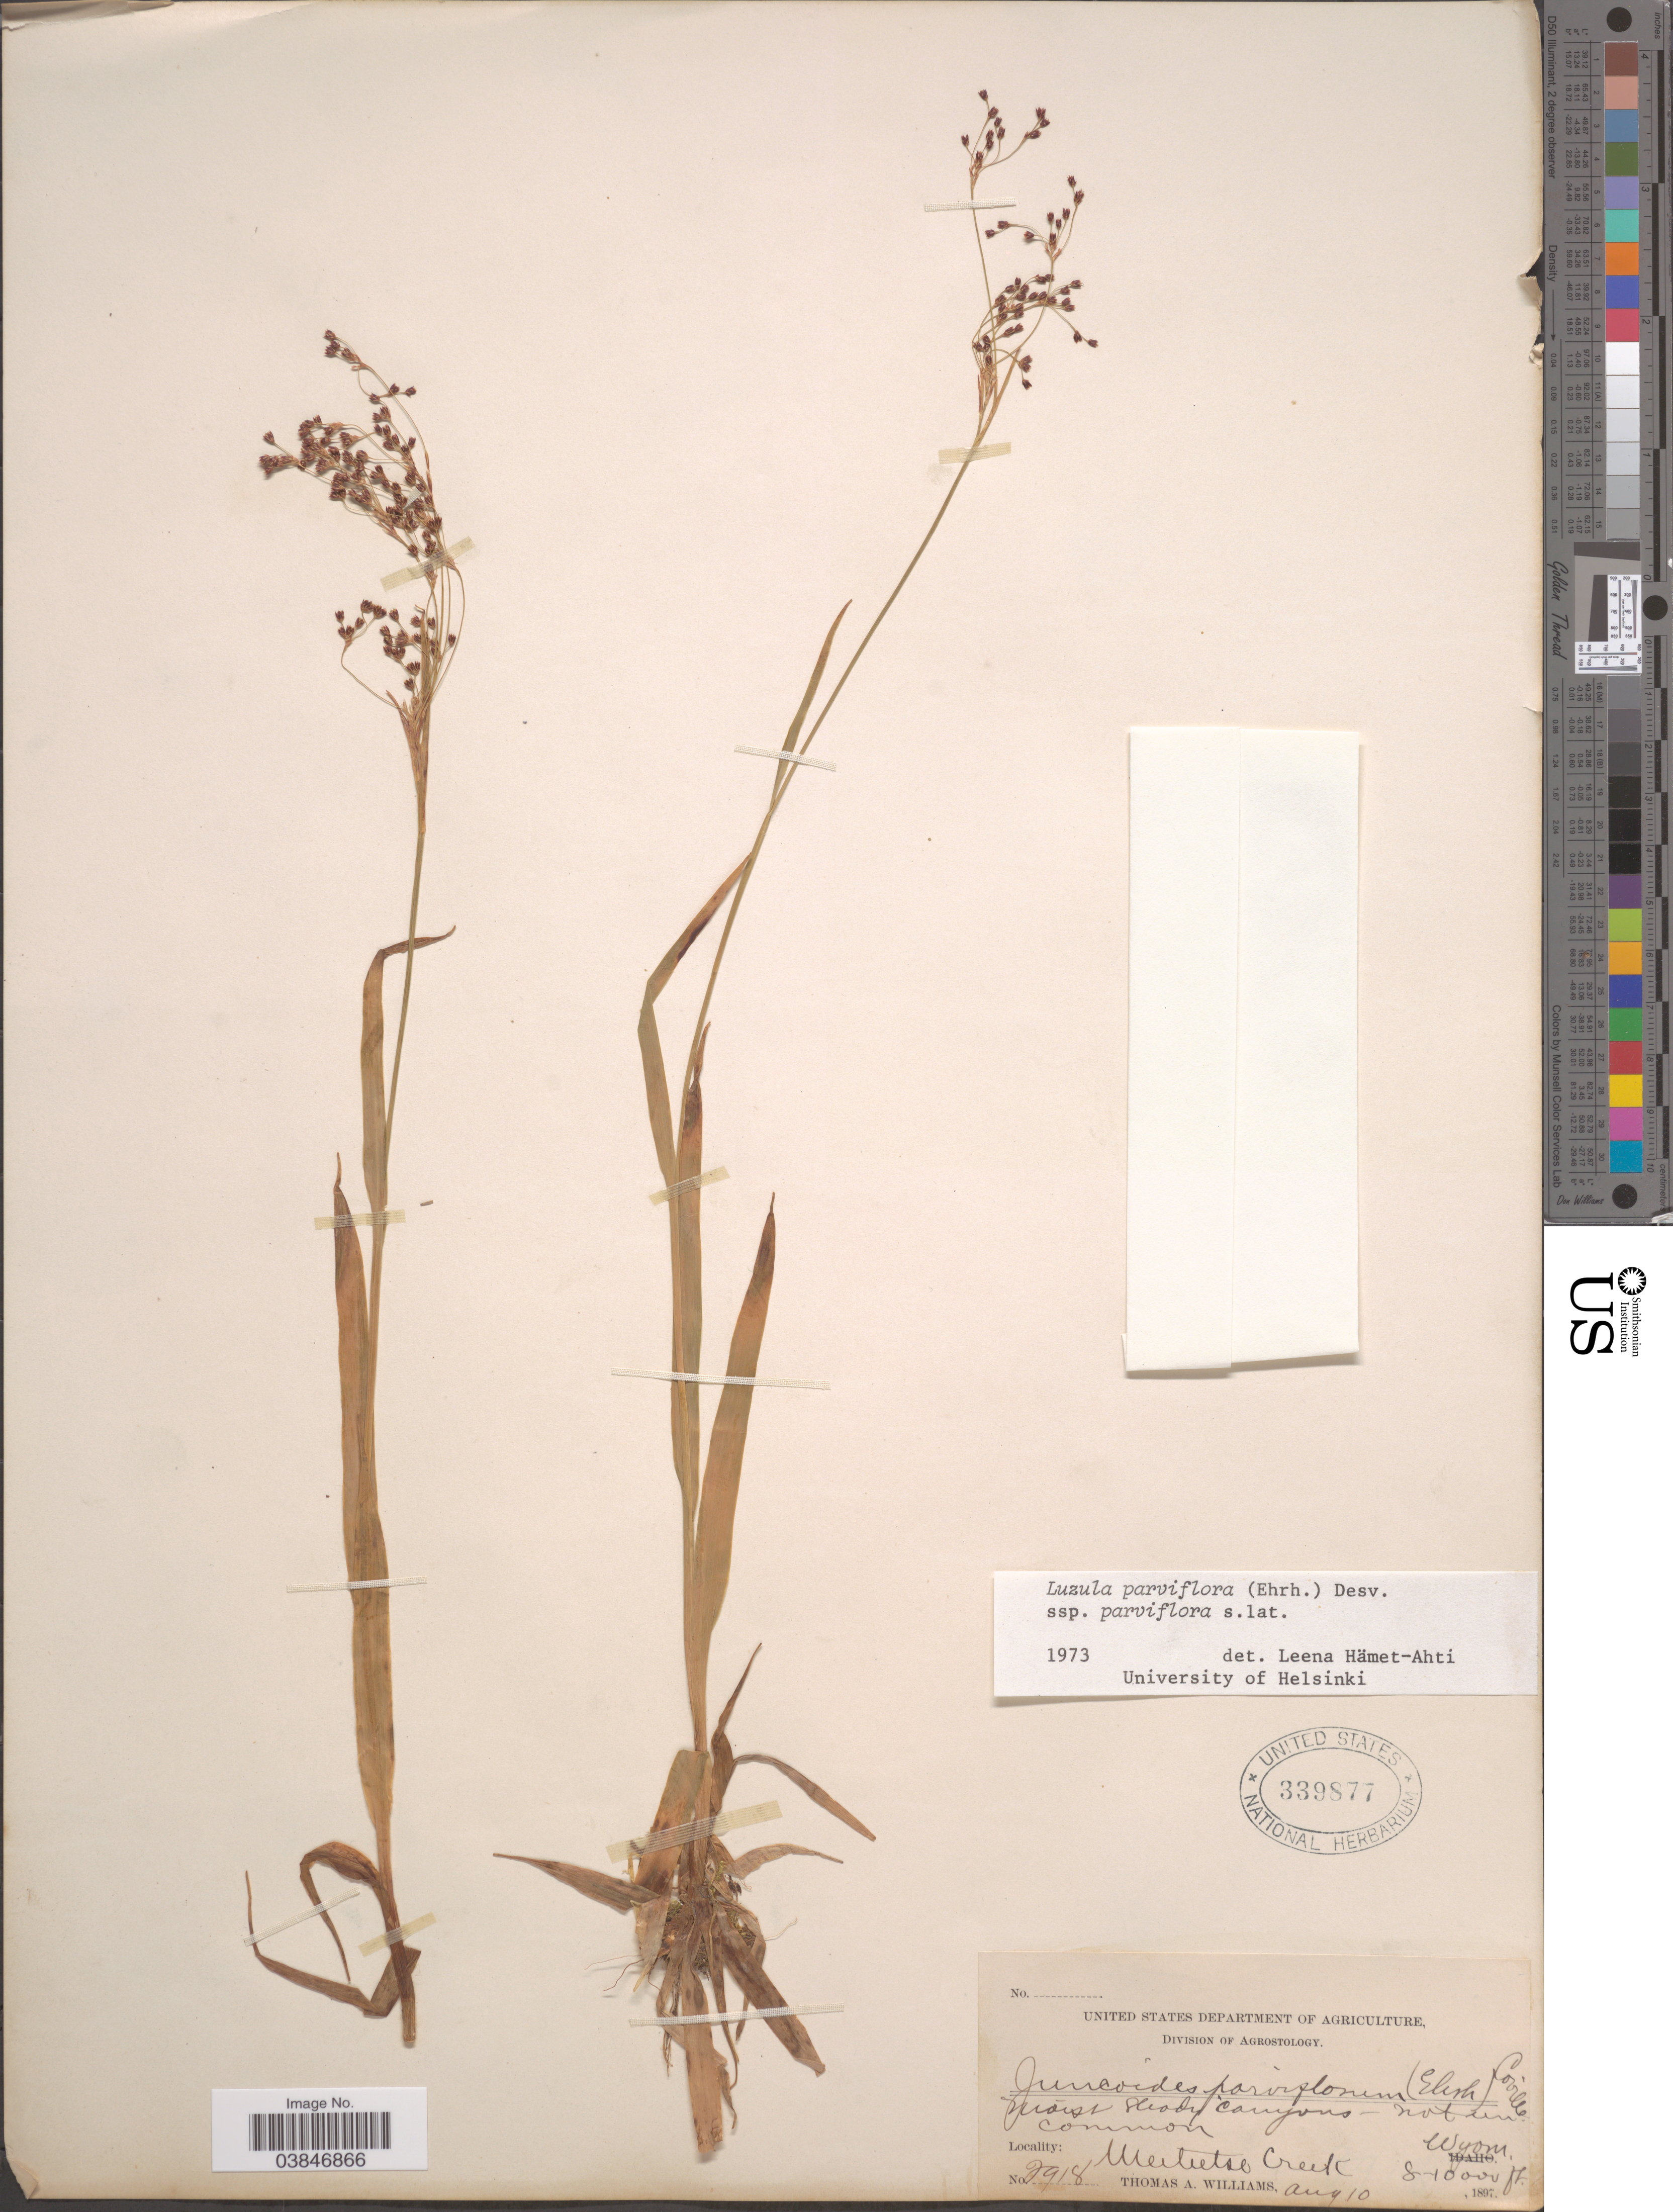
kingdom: Plantae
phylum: Tracheophyta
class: Liliopsida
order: Poales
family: Juncaceae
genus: Luzula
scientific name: Luzula parviflora subsp. parviflora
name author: (Ehrh.) Desv.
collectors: T. A. Williams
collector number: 2918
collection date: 1897-08-10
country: United States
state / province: Wyoming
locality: Meeteetse Creek.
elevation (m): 2438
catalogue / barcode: US 339877